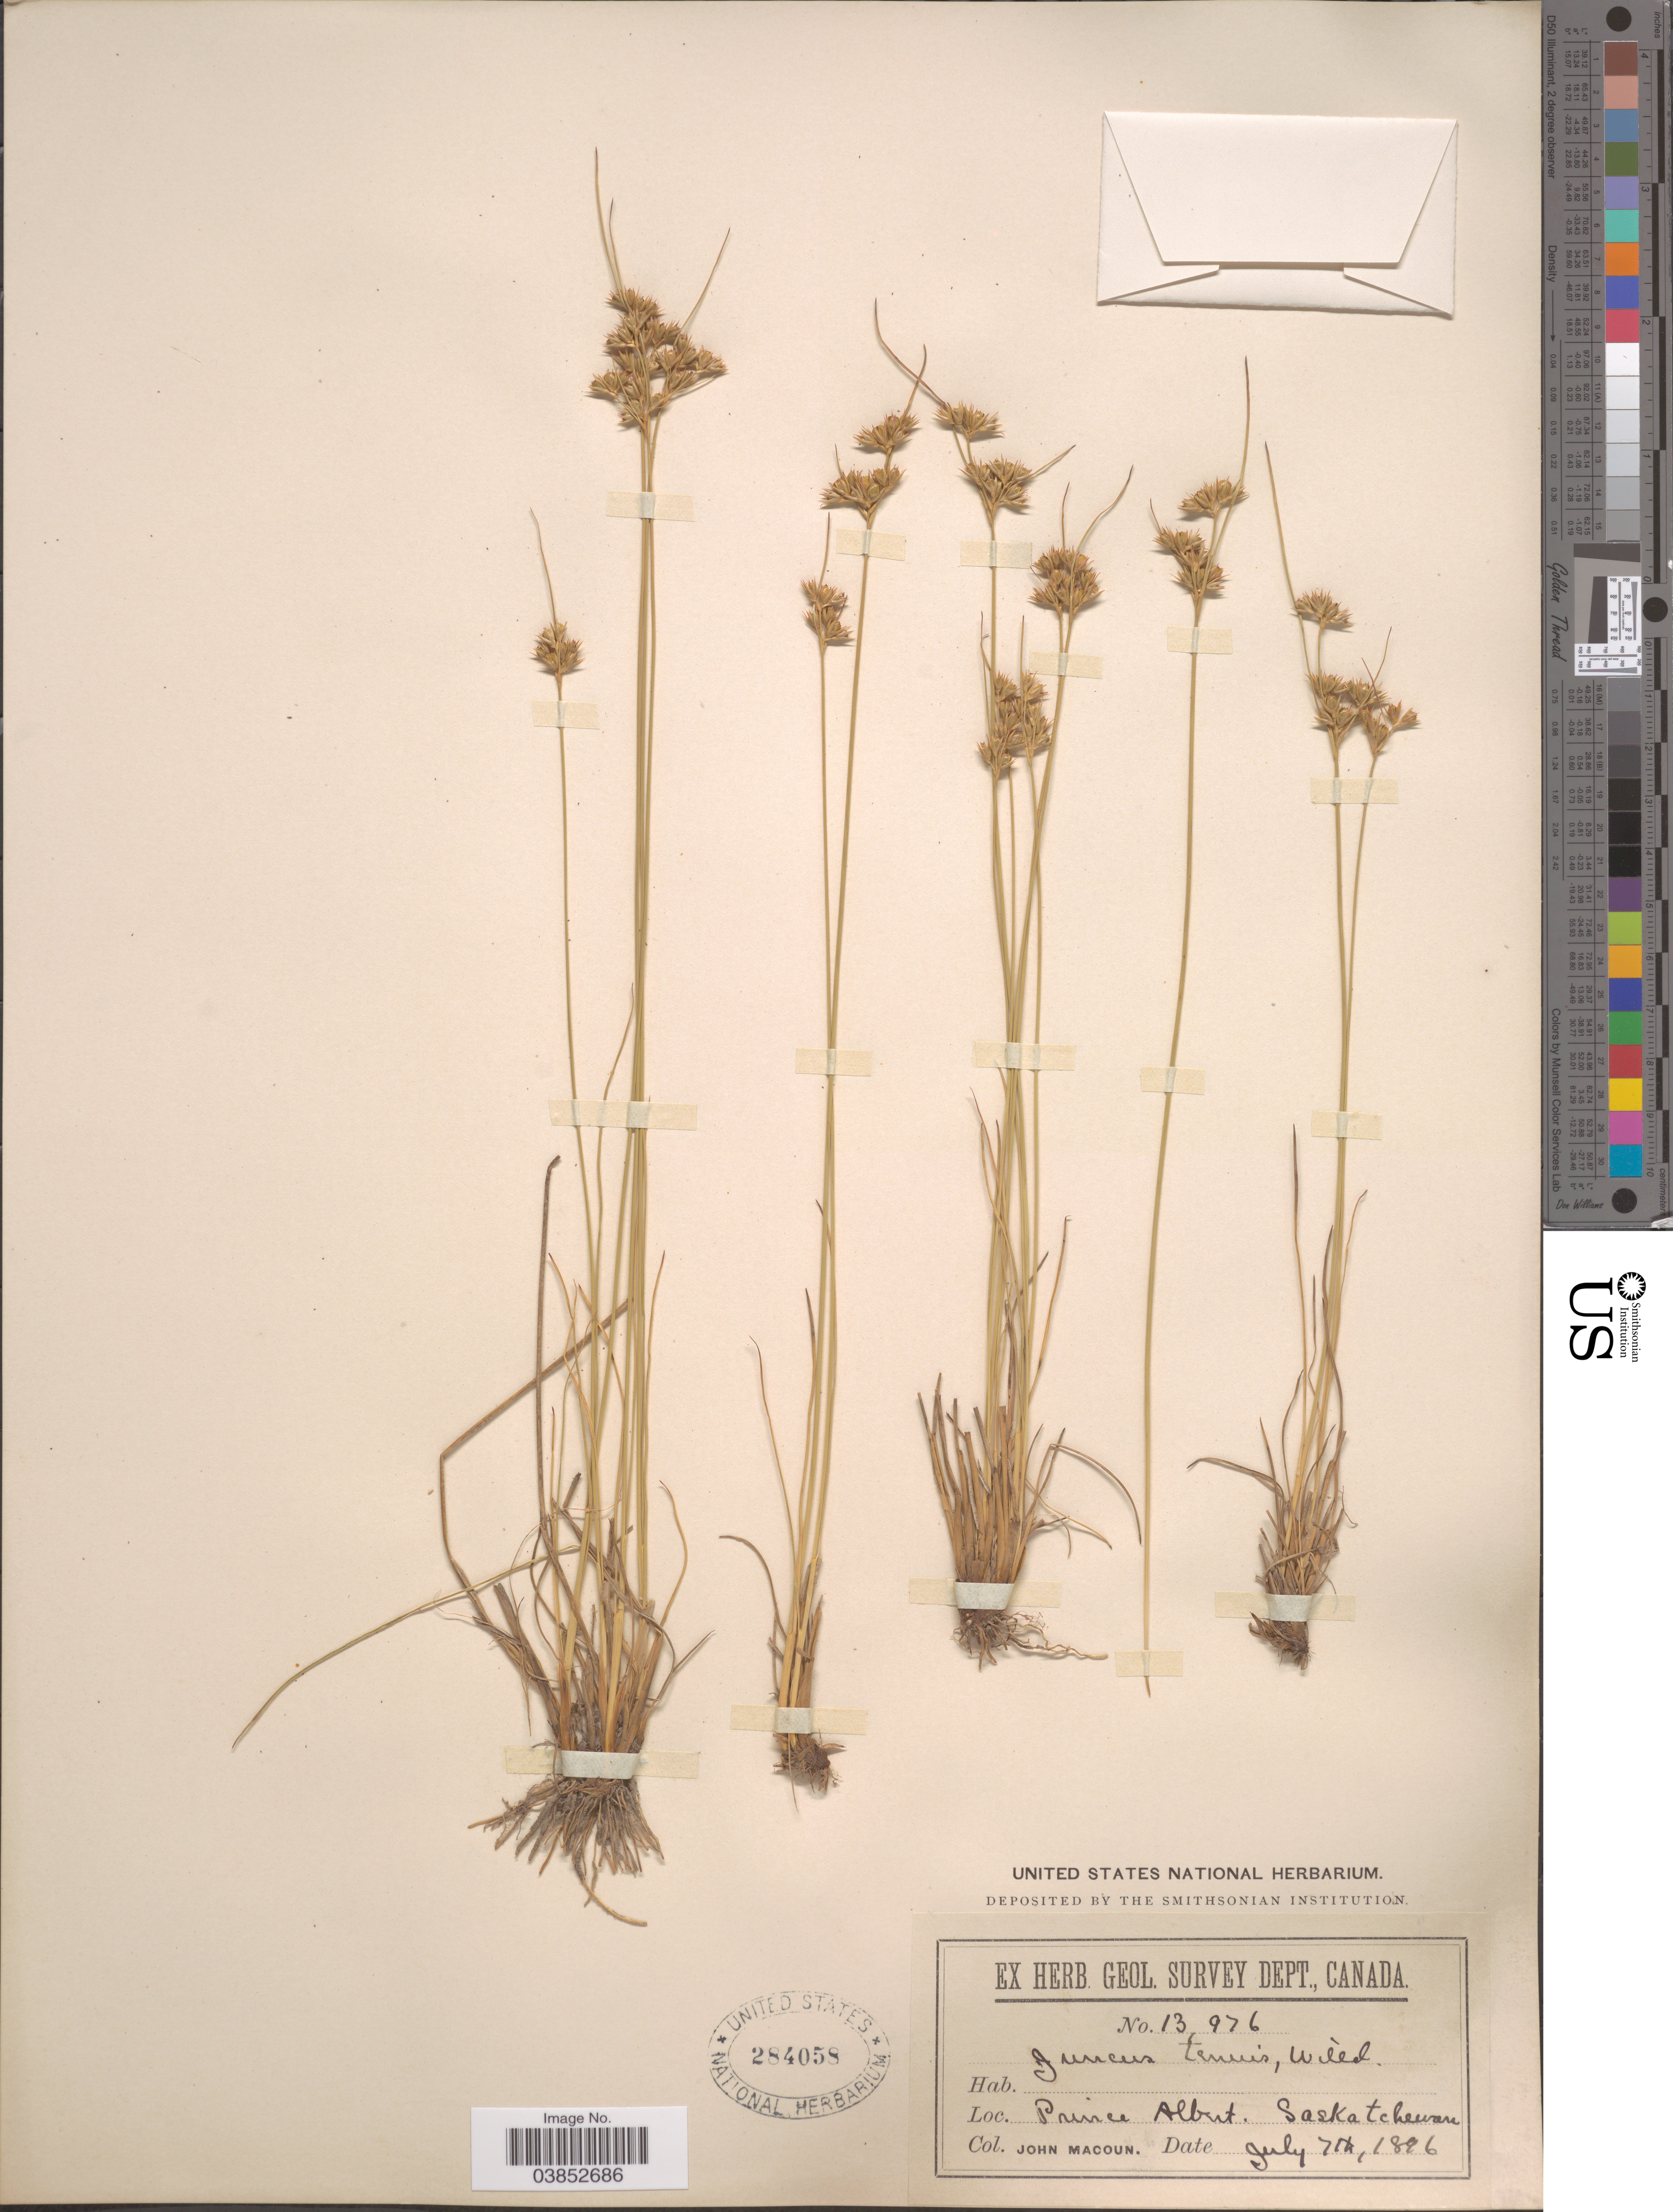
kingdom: Plantae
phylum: Tracheophyta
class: Liliopsida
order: Poales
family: Juncaceae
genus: Juncus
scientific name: Juncus dudleyi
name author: Wiegand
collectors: J. Macoun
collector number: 13976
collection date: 1896-07-07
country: Canada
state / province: Saskatchewan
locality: Prince Albert.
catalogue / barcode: US 284058